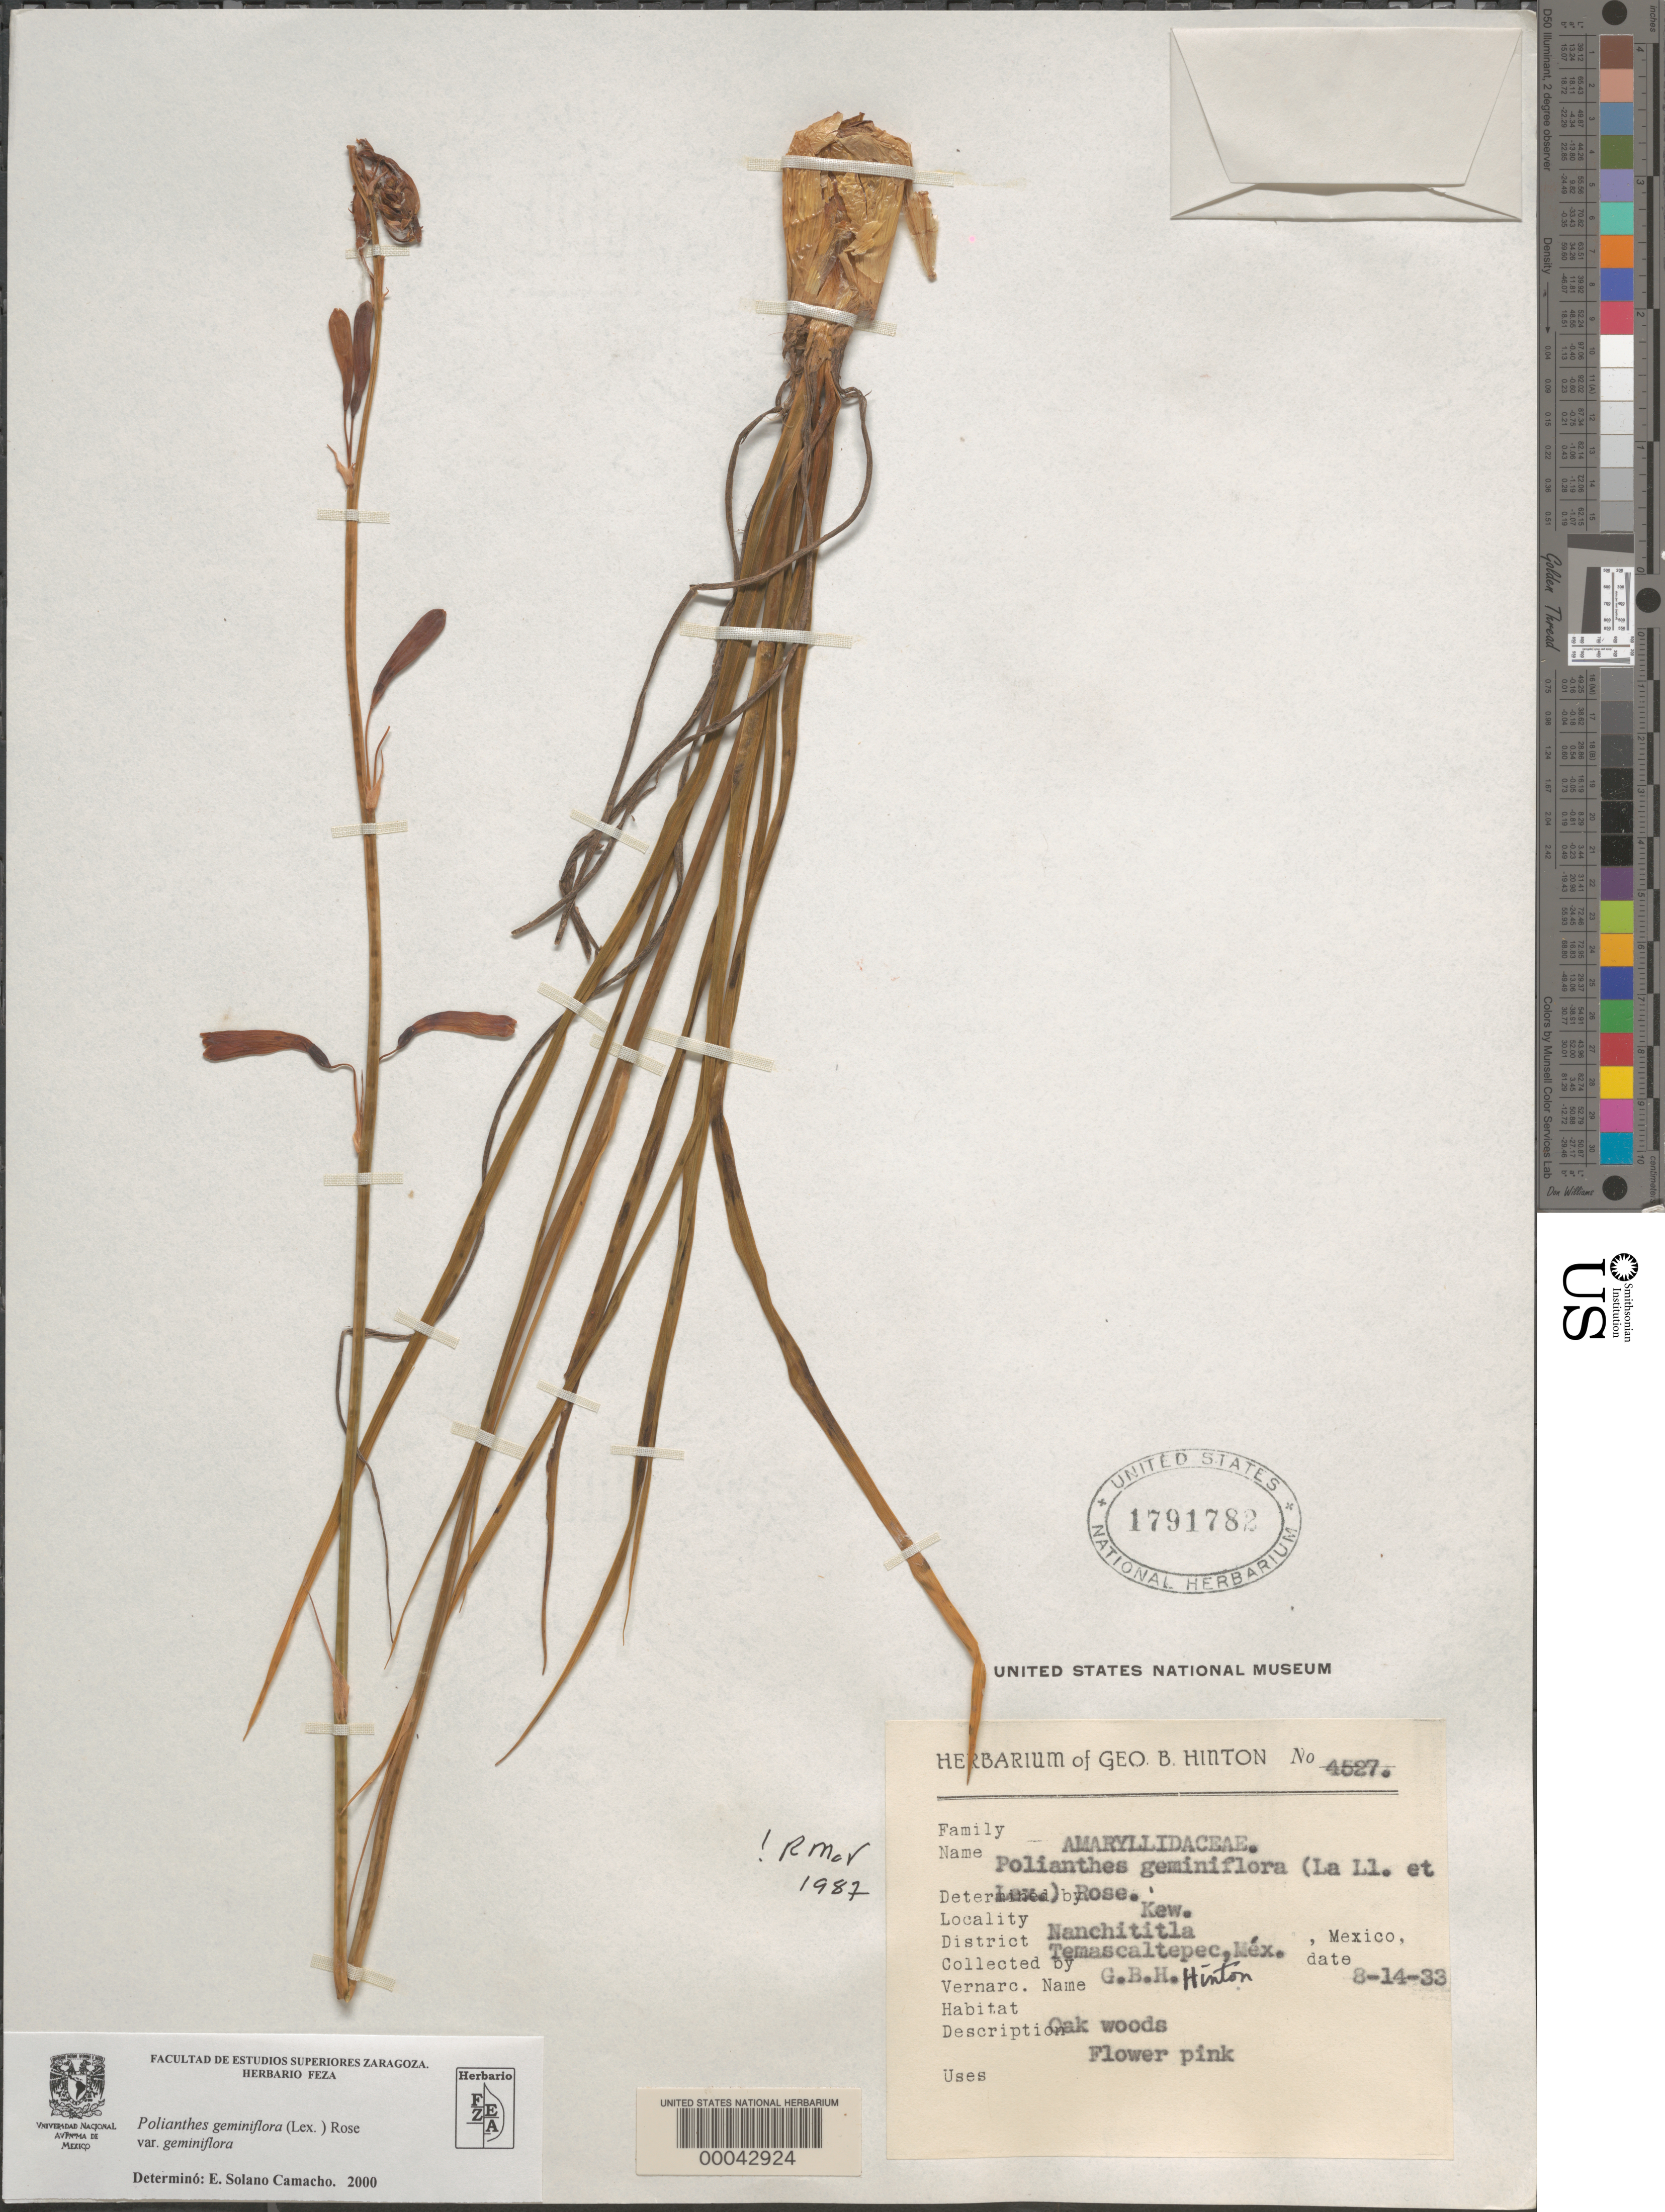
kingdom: Plantae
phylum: Tracheophyta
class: Liliopsida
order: Asparagales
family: Asparagaceae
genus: Polianthes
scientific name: Polianthes geminiflora var. geminiflora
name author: (Lex.) Rose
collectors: G. B. Hinton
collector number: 4527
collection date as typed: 14 Aug 1933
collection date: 1933-08-14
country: Mexico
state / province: México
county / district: Temascaltepec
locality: Nanchititla.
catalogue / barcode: US 1791782